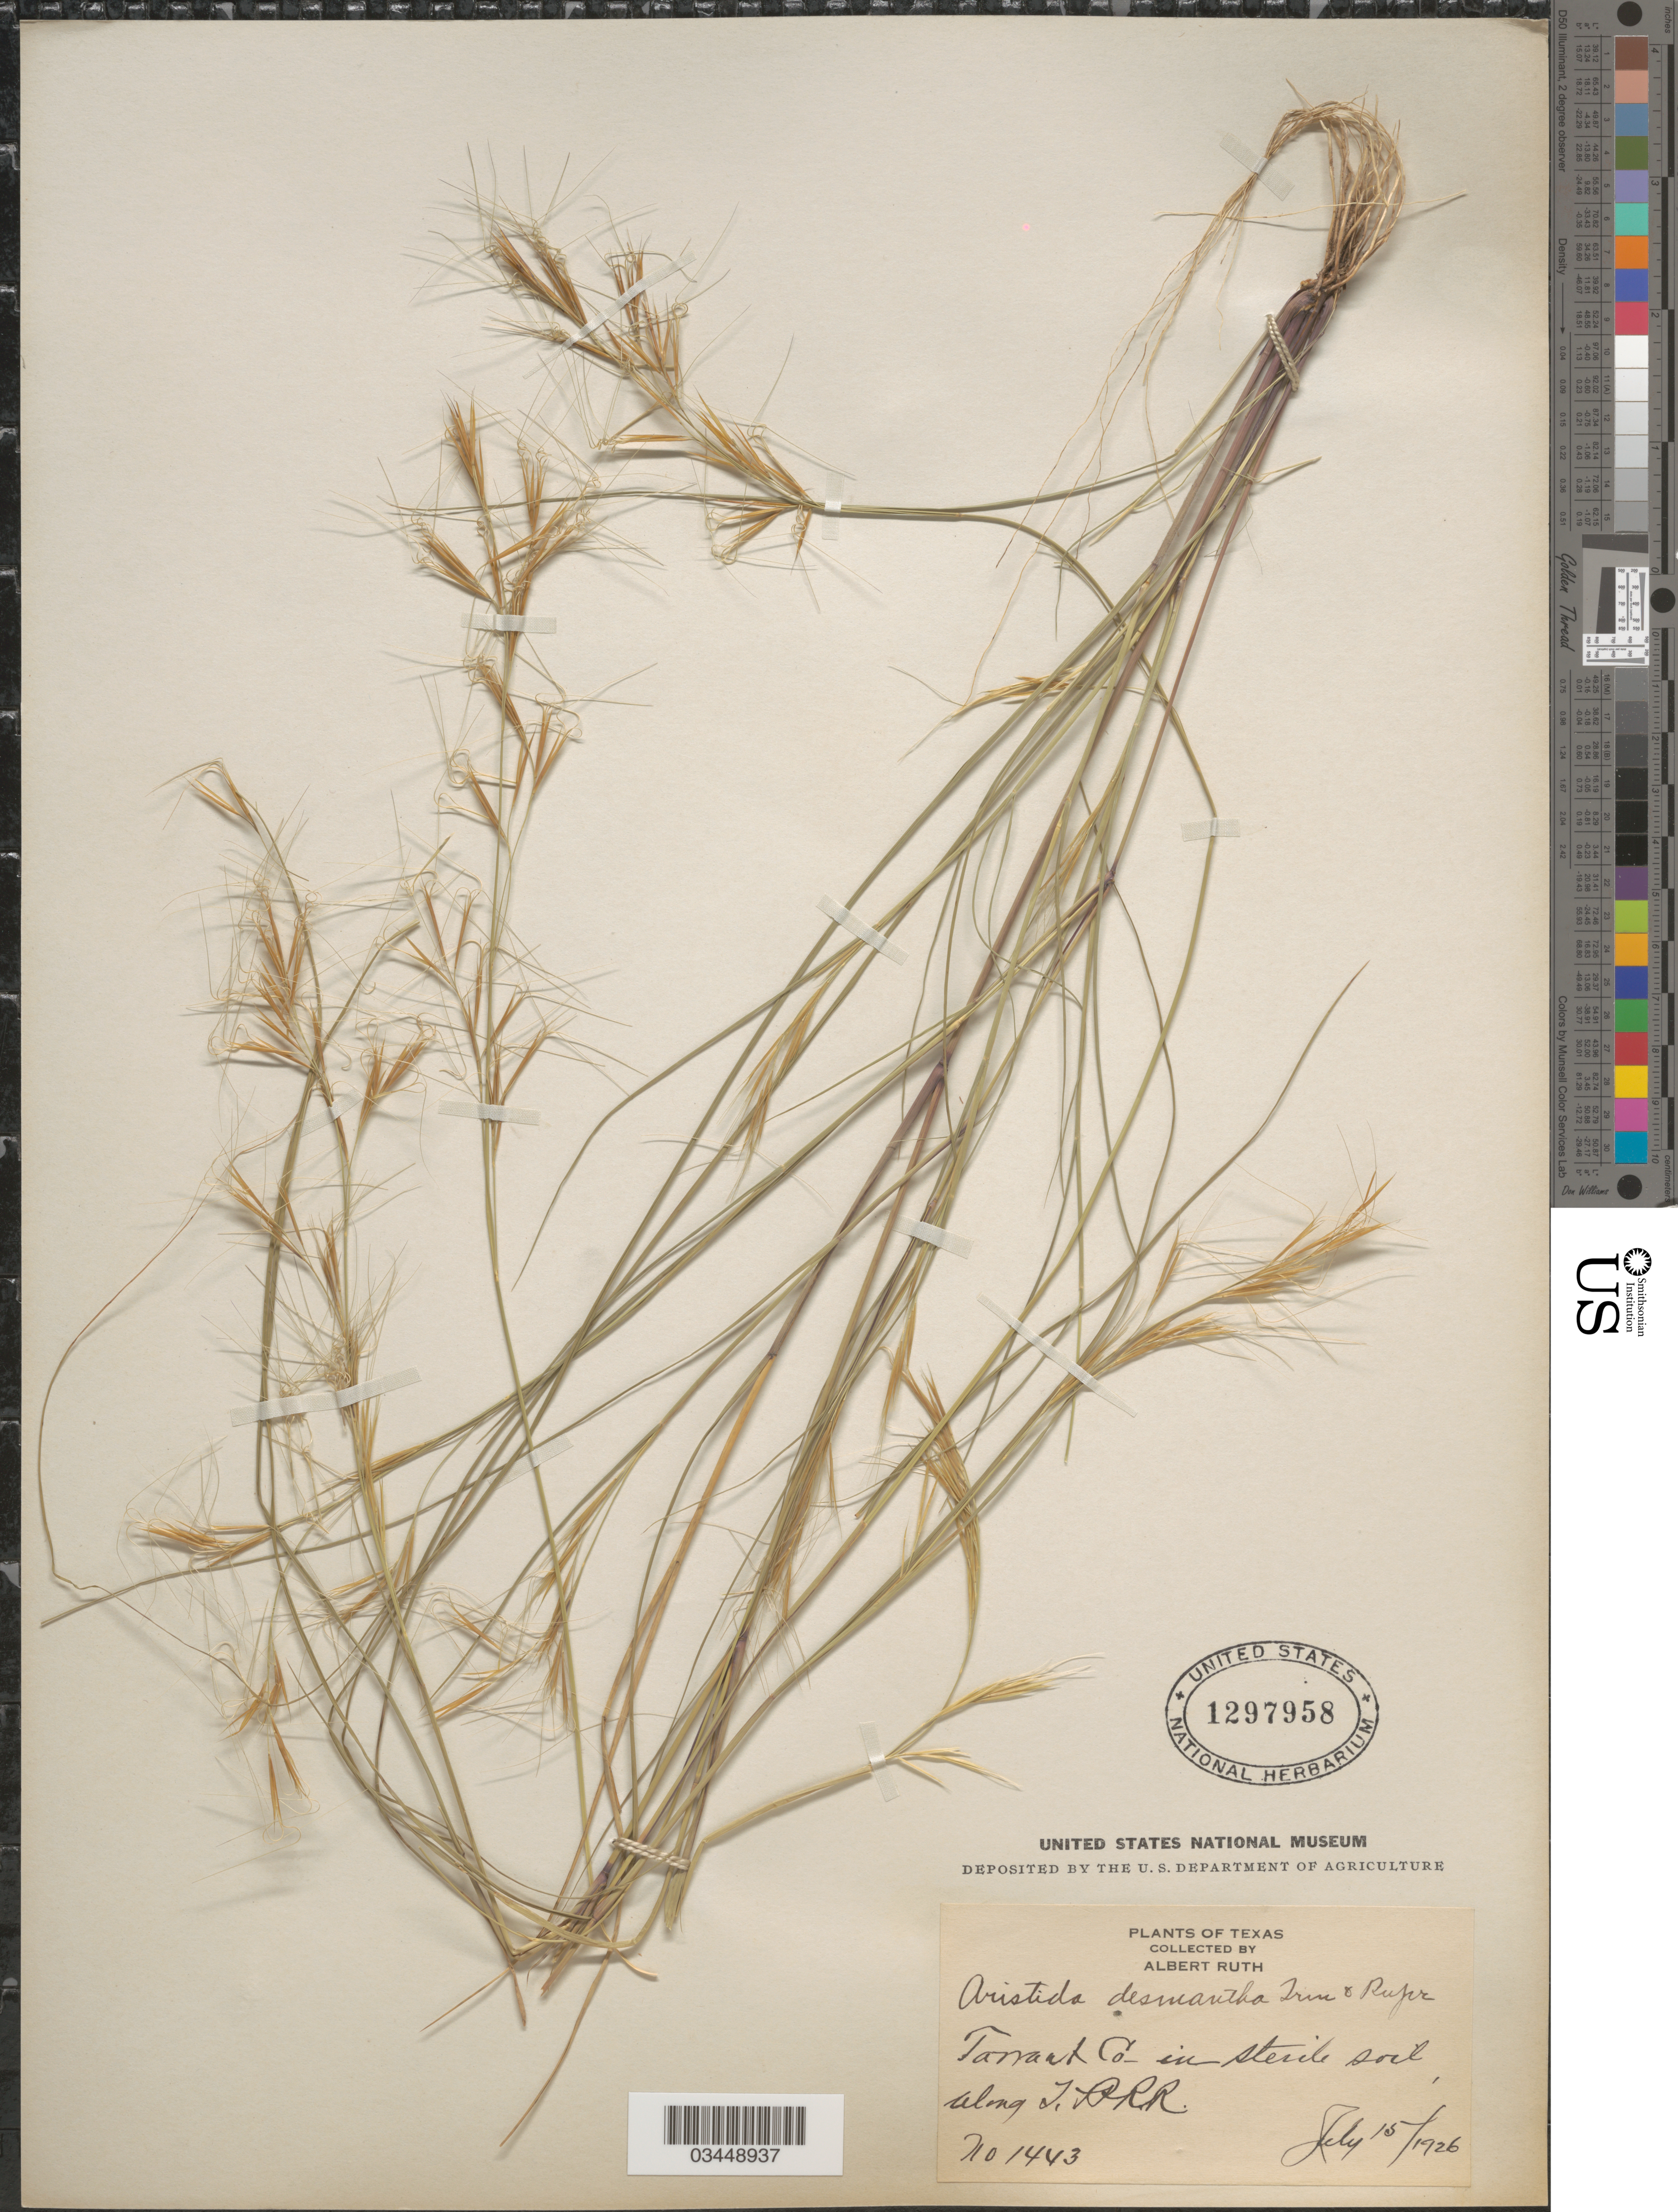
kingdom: Plantae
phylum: Tracheophyta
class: Liliopsida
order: Poales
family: Poaceae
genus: Aristida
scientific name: Aristida desmantha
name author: Trin. & Rupr.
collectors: A. Ruth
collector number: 1443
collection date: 1926-07-15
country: United States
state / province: Texas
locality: Tarrant Co. in sterile soil, along J. + RRR.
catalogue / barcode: US 1297958